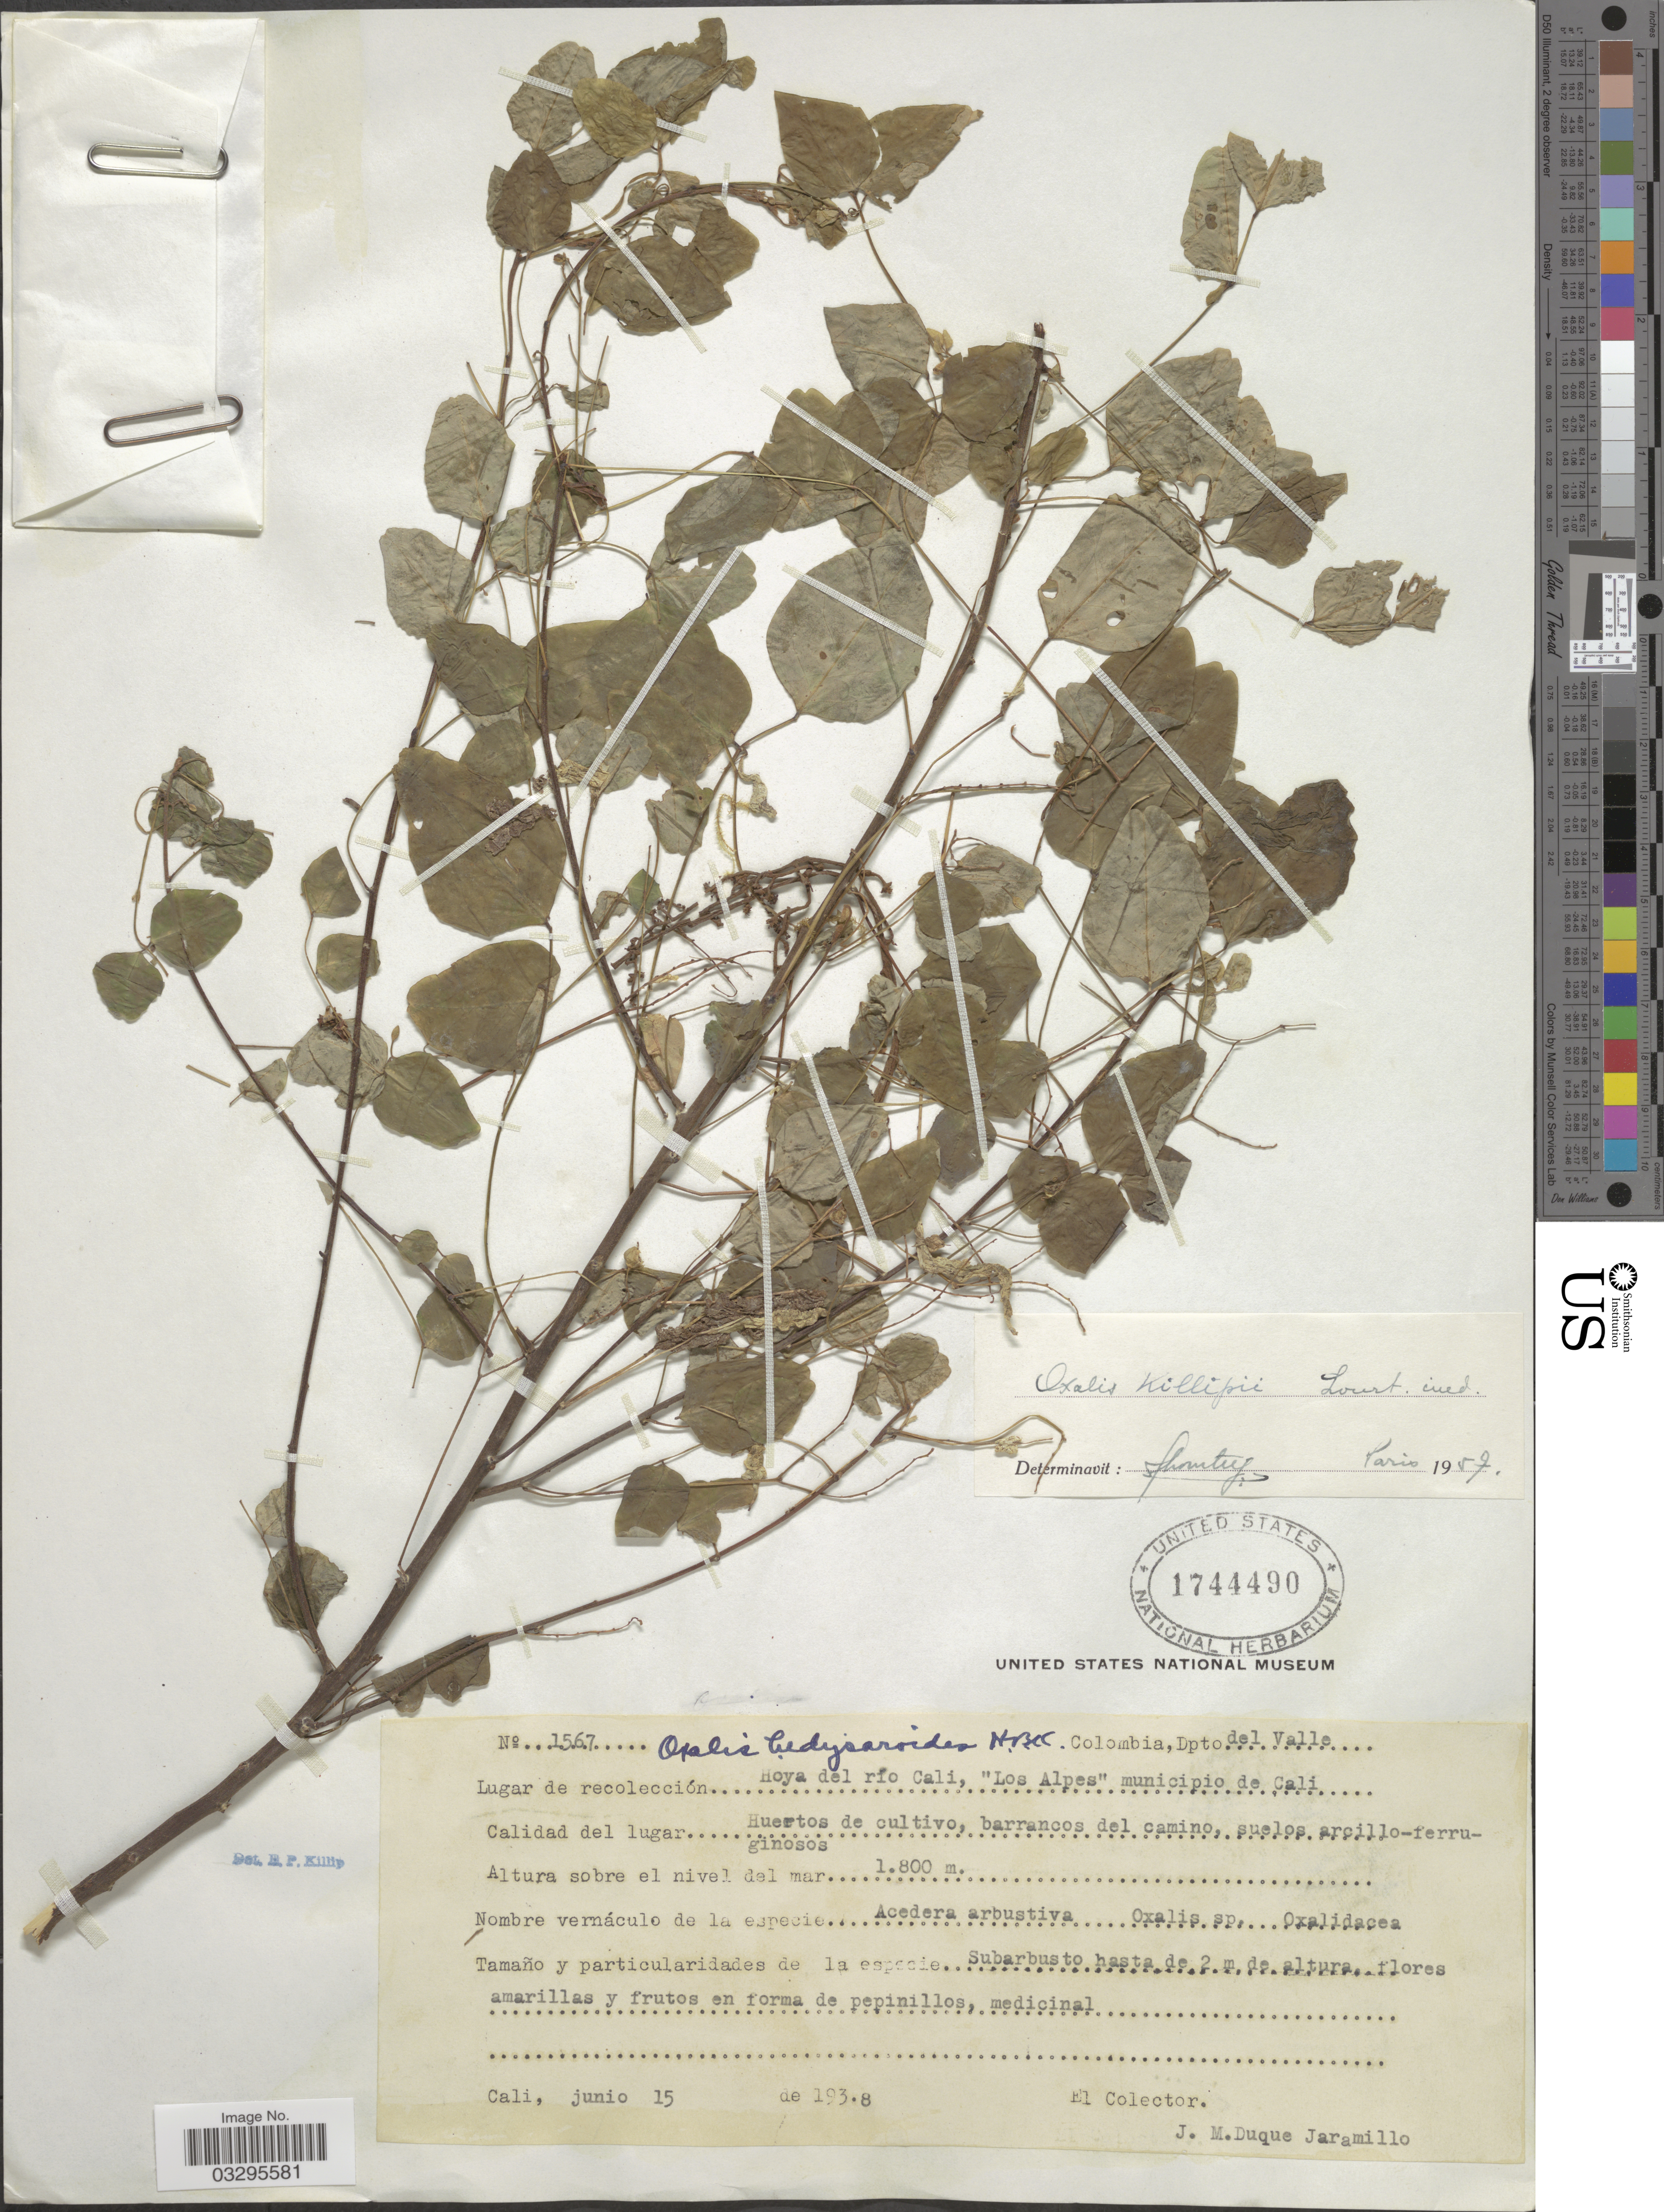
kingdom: Plantae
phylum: Tracheophyta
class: Magnoliopsida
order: Oxalidales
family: Oxalidaceae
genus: Oxalis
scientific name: Oxalis killipii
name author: Lourteig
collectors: J. M. Duque Jaramillo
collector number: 1567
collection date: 1938-06-15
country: Colombia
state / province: Valle del Cauca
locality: Dpto. del Valle. Hoya del río Cali, "Los Alpes" municipio de Cali. Huertos de cultivo.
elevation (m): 1800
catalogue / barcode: US 1744490